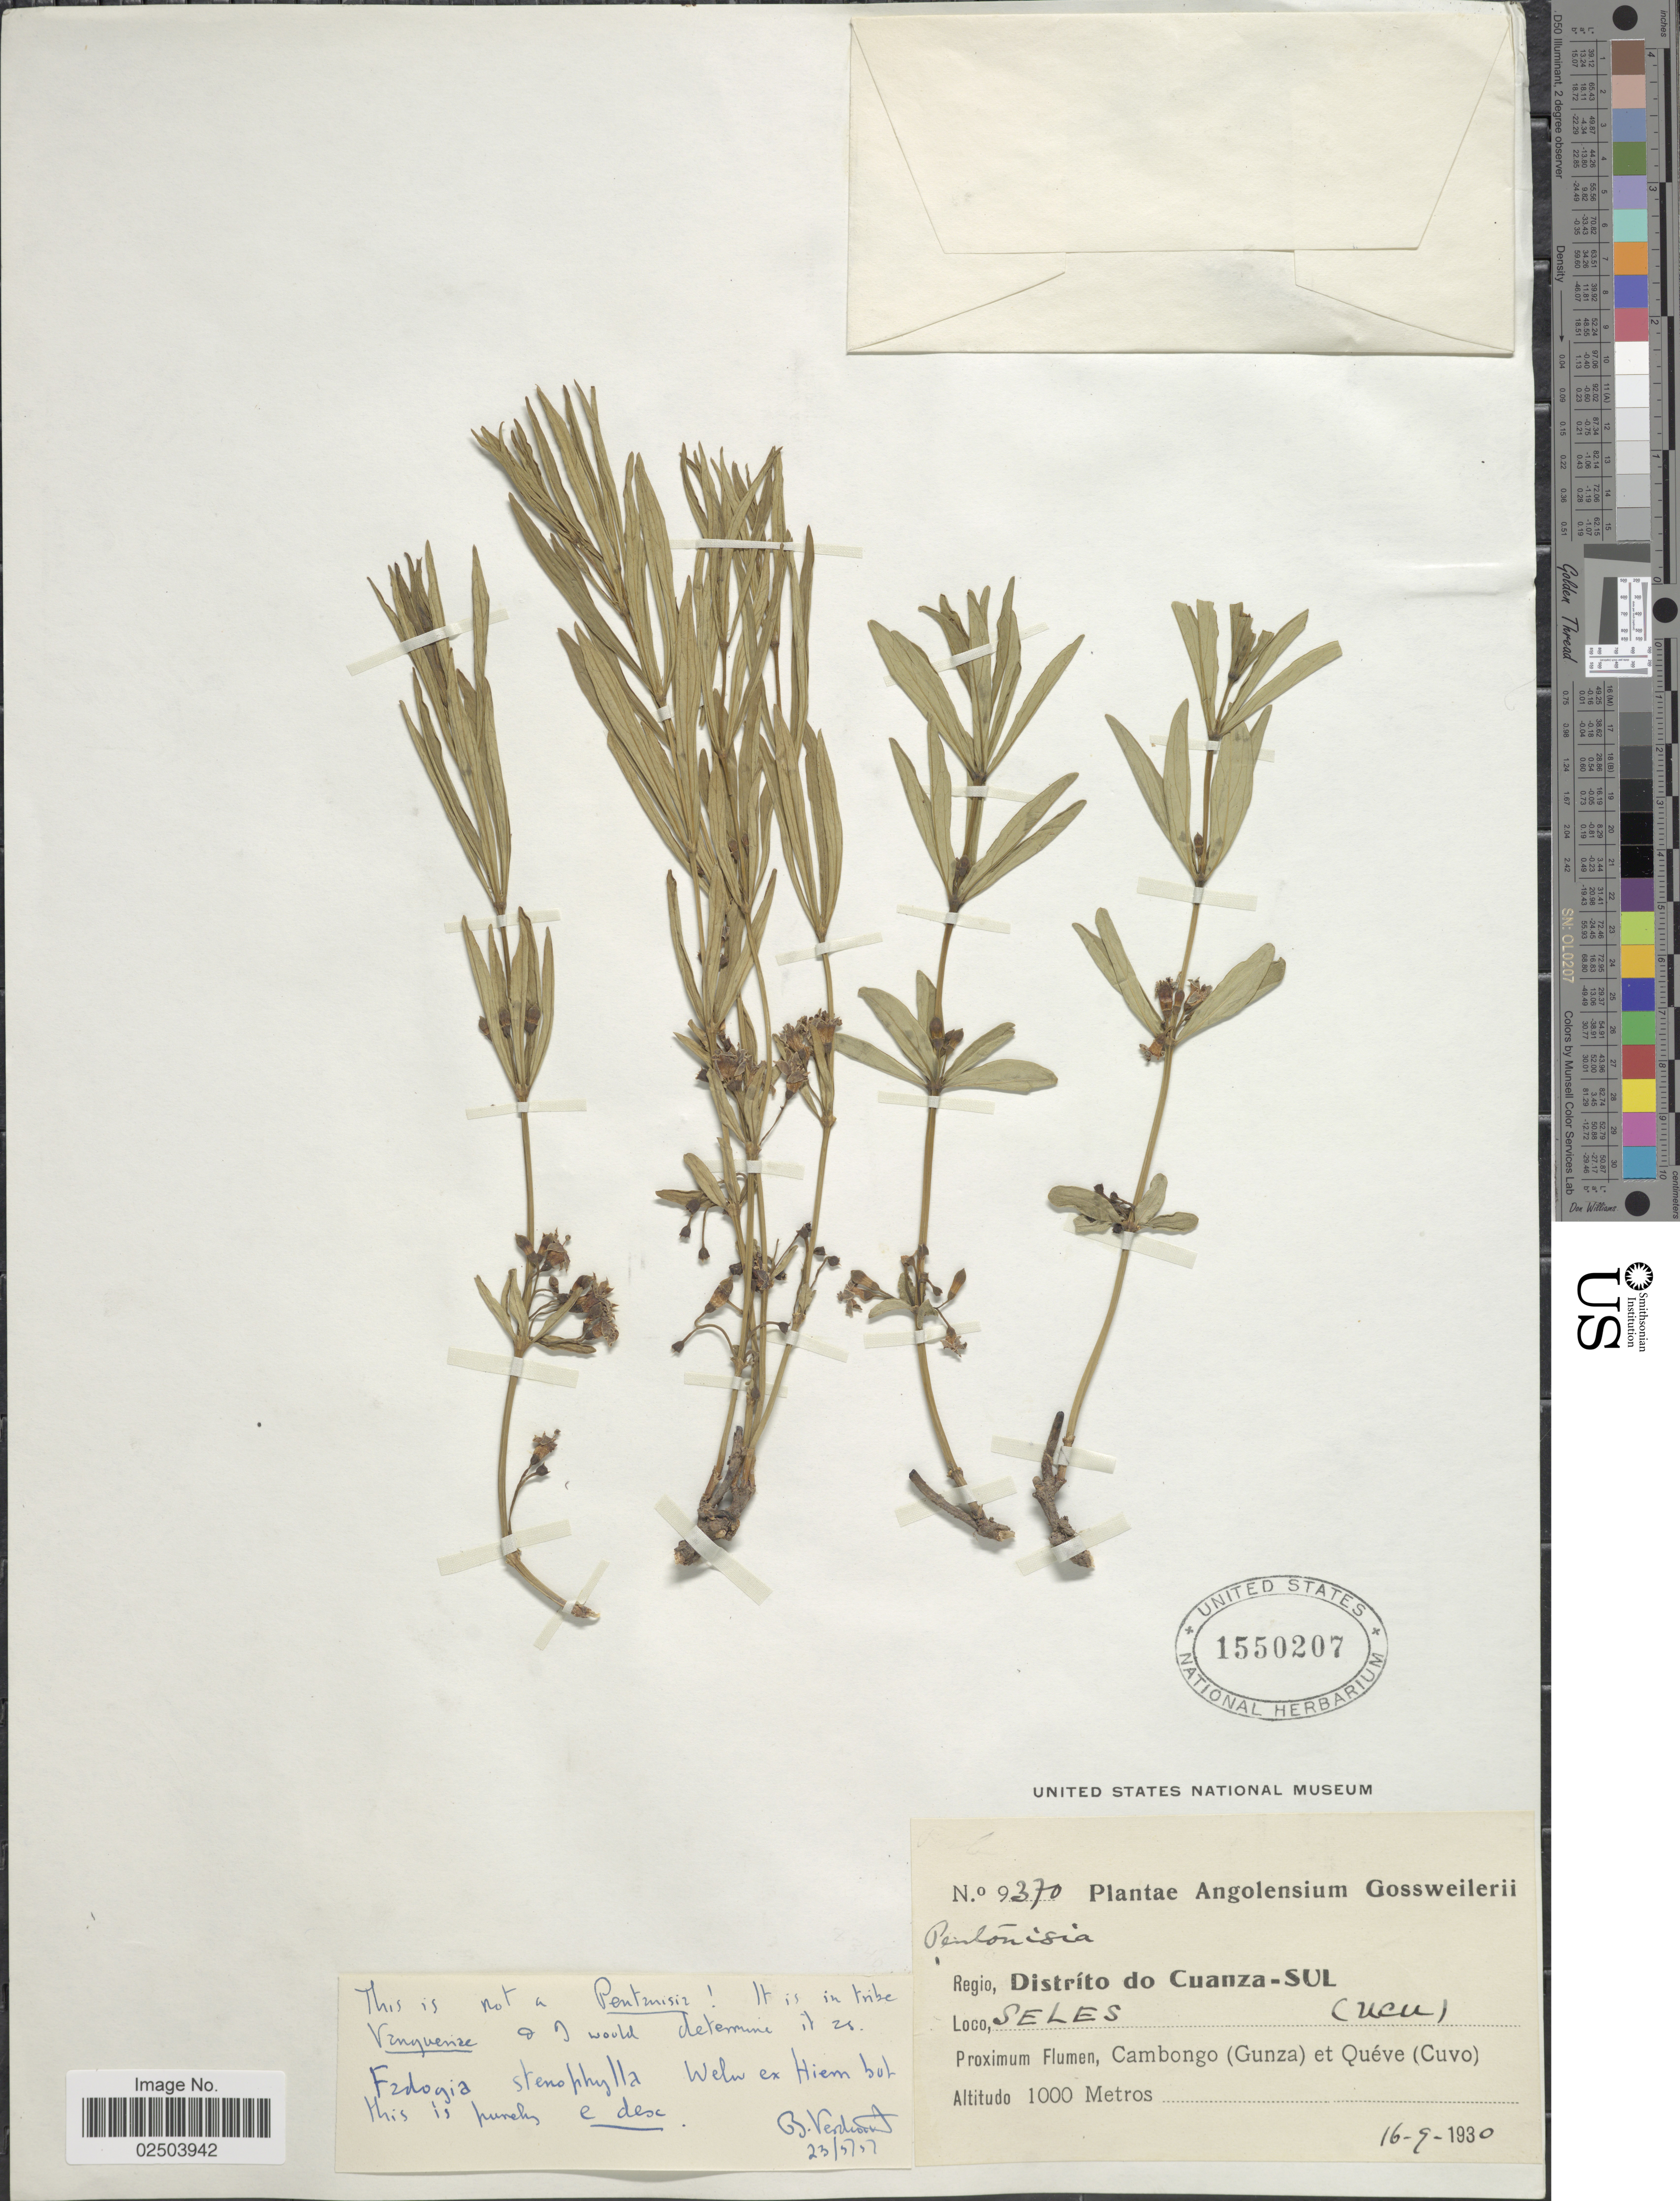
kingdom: Plantae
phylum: Tracheophyta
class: Magnoliopsida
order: Gentianales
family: Rubiaceae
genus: Fadogia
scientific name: Fadogia stenophylla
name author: Welw. ex Hiern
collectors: -. Gossweiler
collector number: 9370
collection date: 1930-09-16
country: Angola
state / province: Cuanza Sul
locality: Regio, Distrito do Cuanza - Sul, Seles (Ucu)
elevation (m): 1000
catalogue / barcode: US 1550207